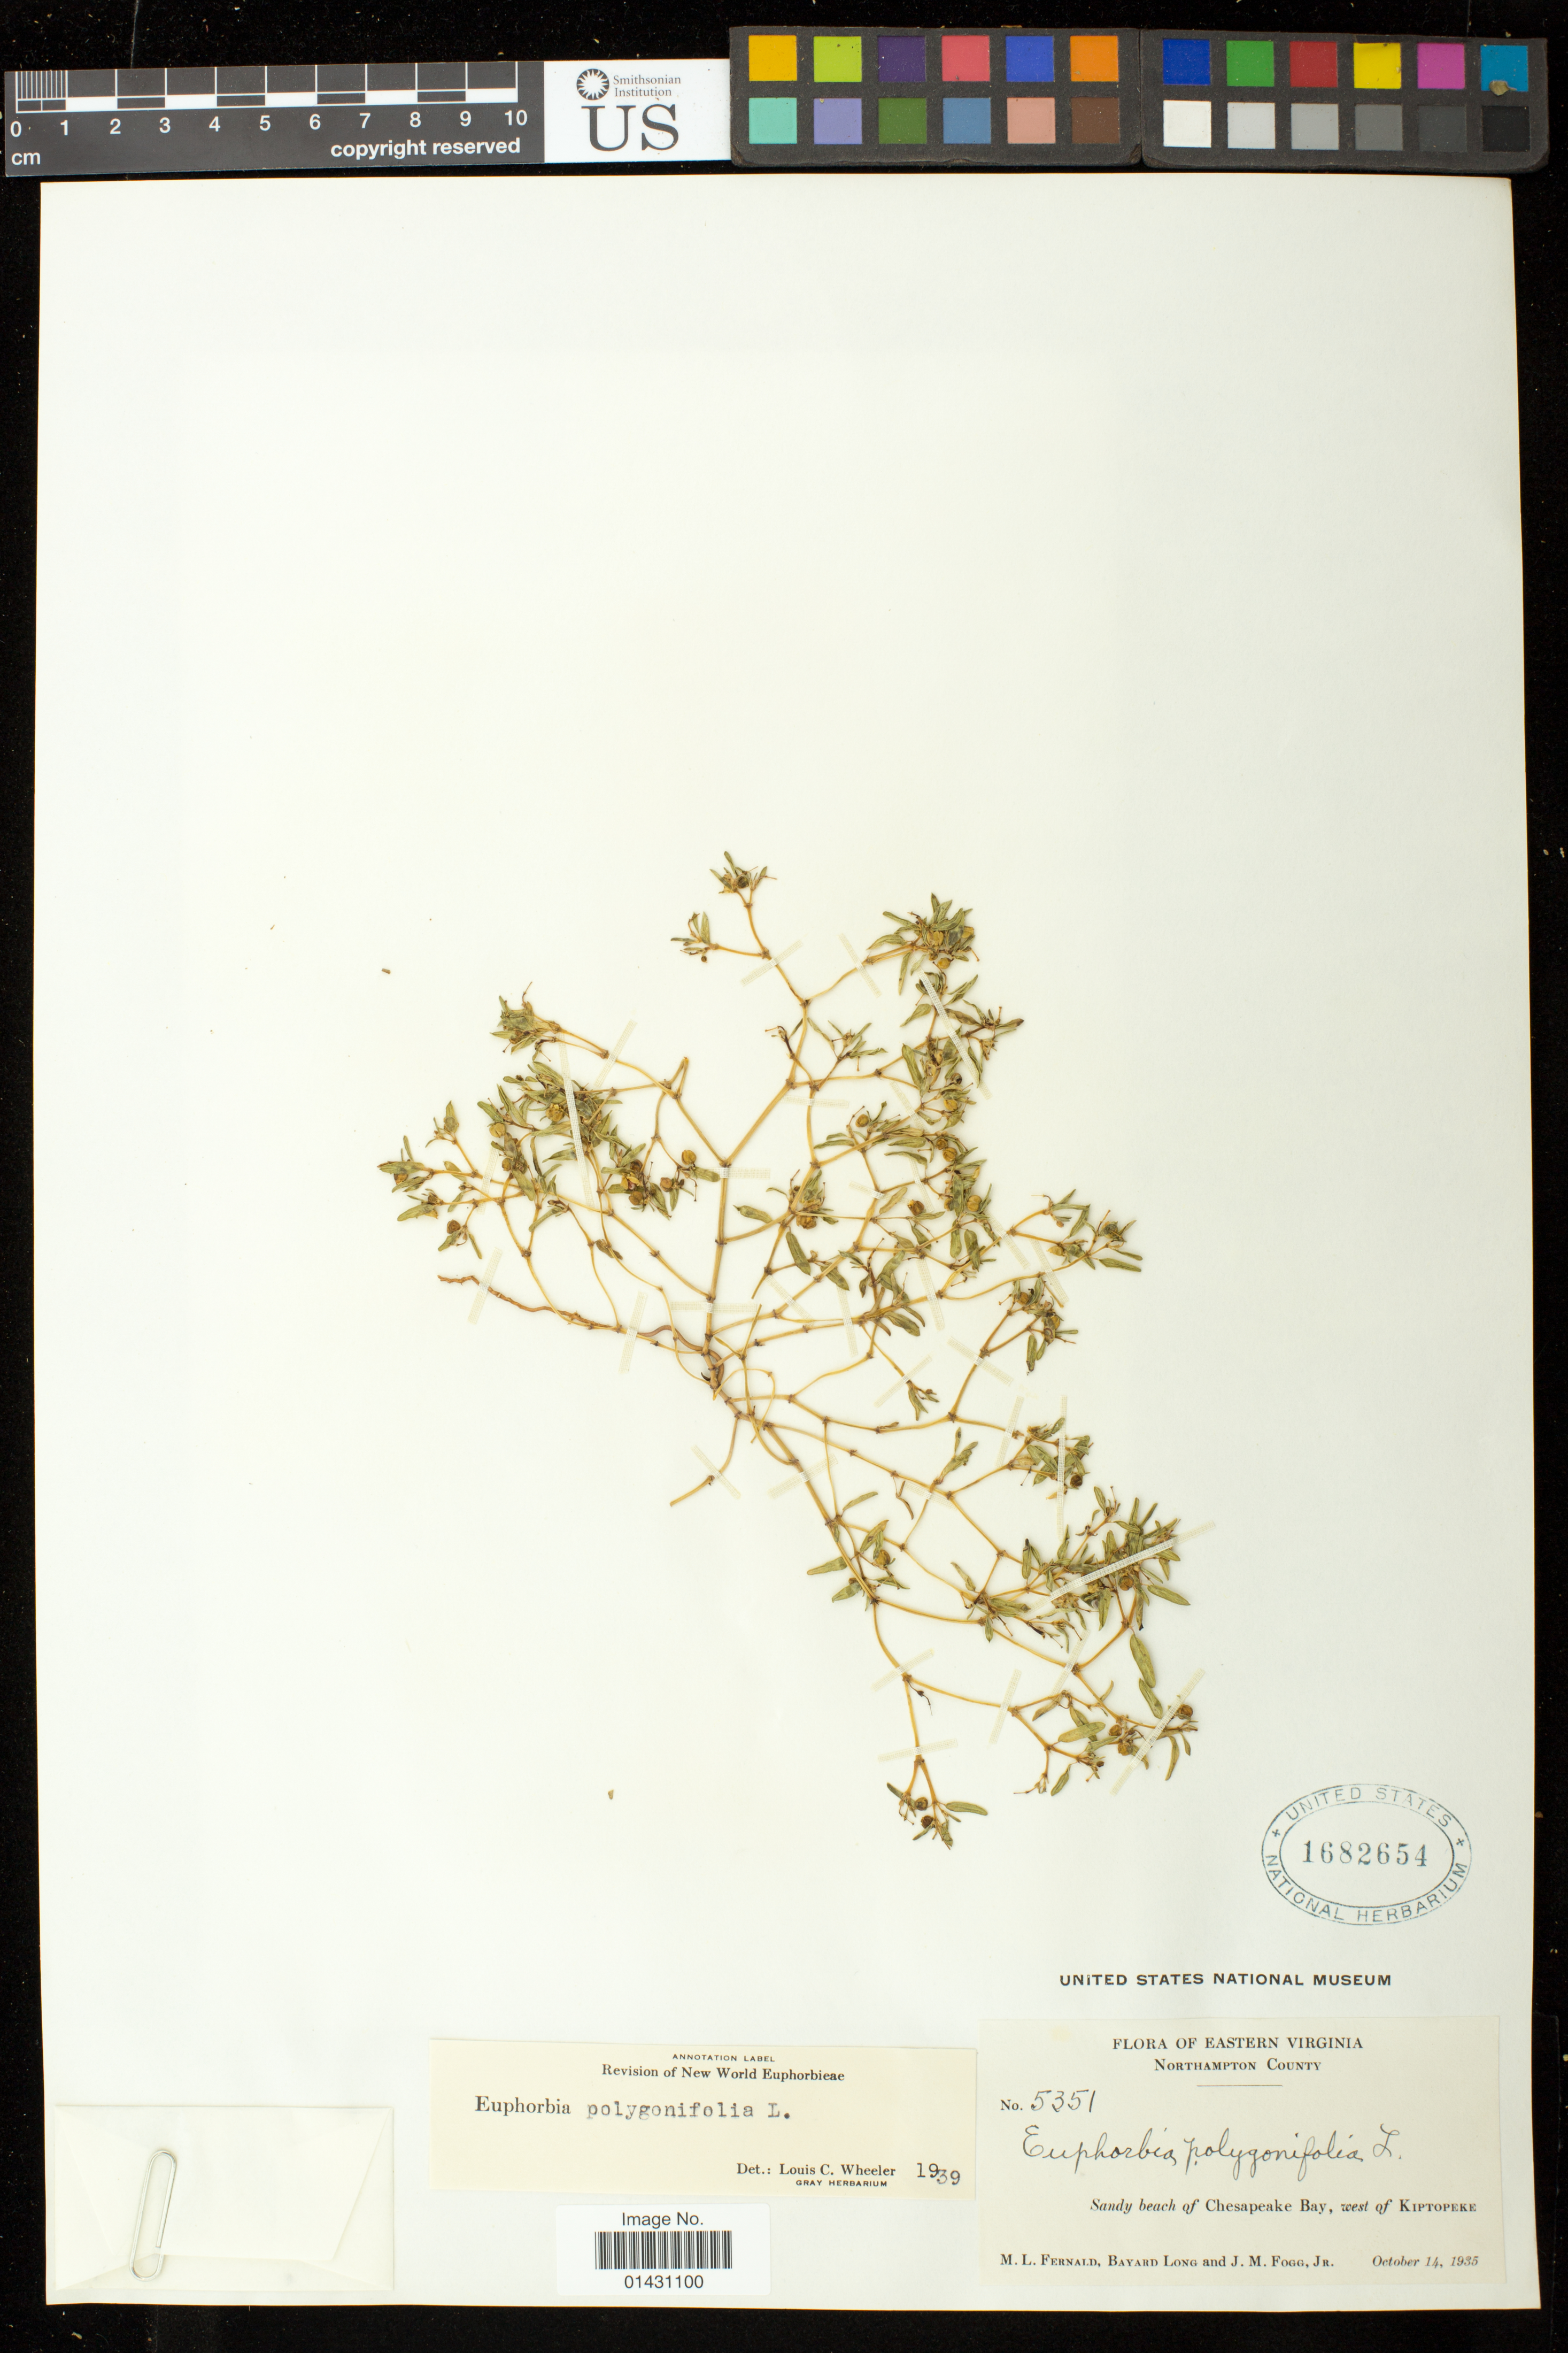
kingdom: Plantae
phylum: Tracheophyta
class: Magnoliopsida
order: Malpighiales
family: Euphorbiaceae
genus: Euphorbia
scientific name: Euphorbia polygonifolia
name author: L.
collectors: M. L. Fernald, B. Long & J. Fogg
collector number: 5351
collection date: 1935-10-14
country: United States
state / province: Virginia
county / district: Northampton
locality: Sandy beach of Chesapeake Bay, west of Kiptopeke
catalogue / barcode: US 1682654